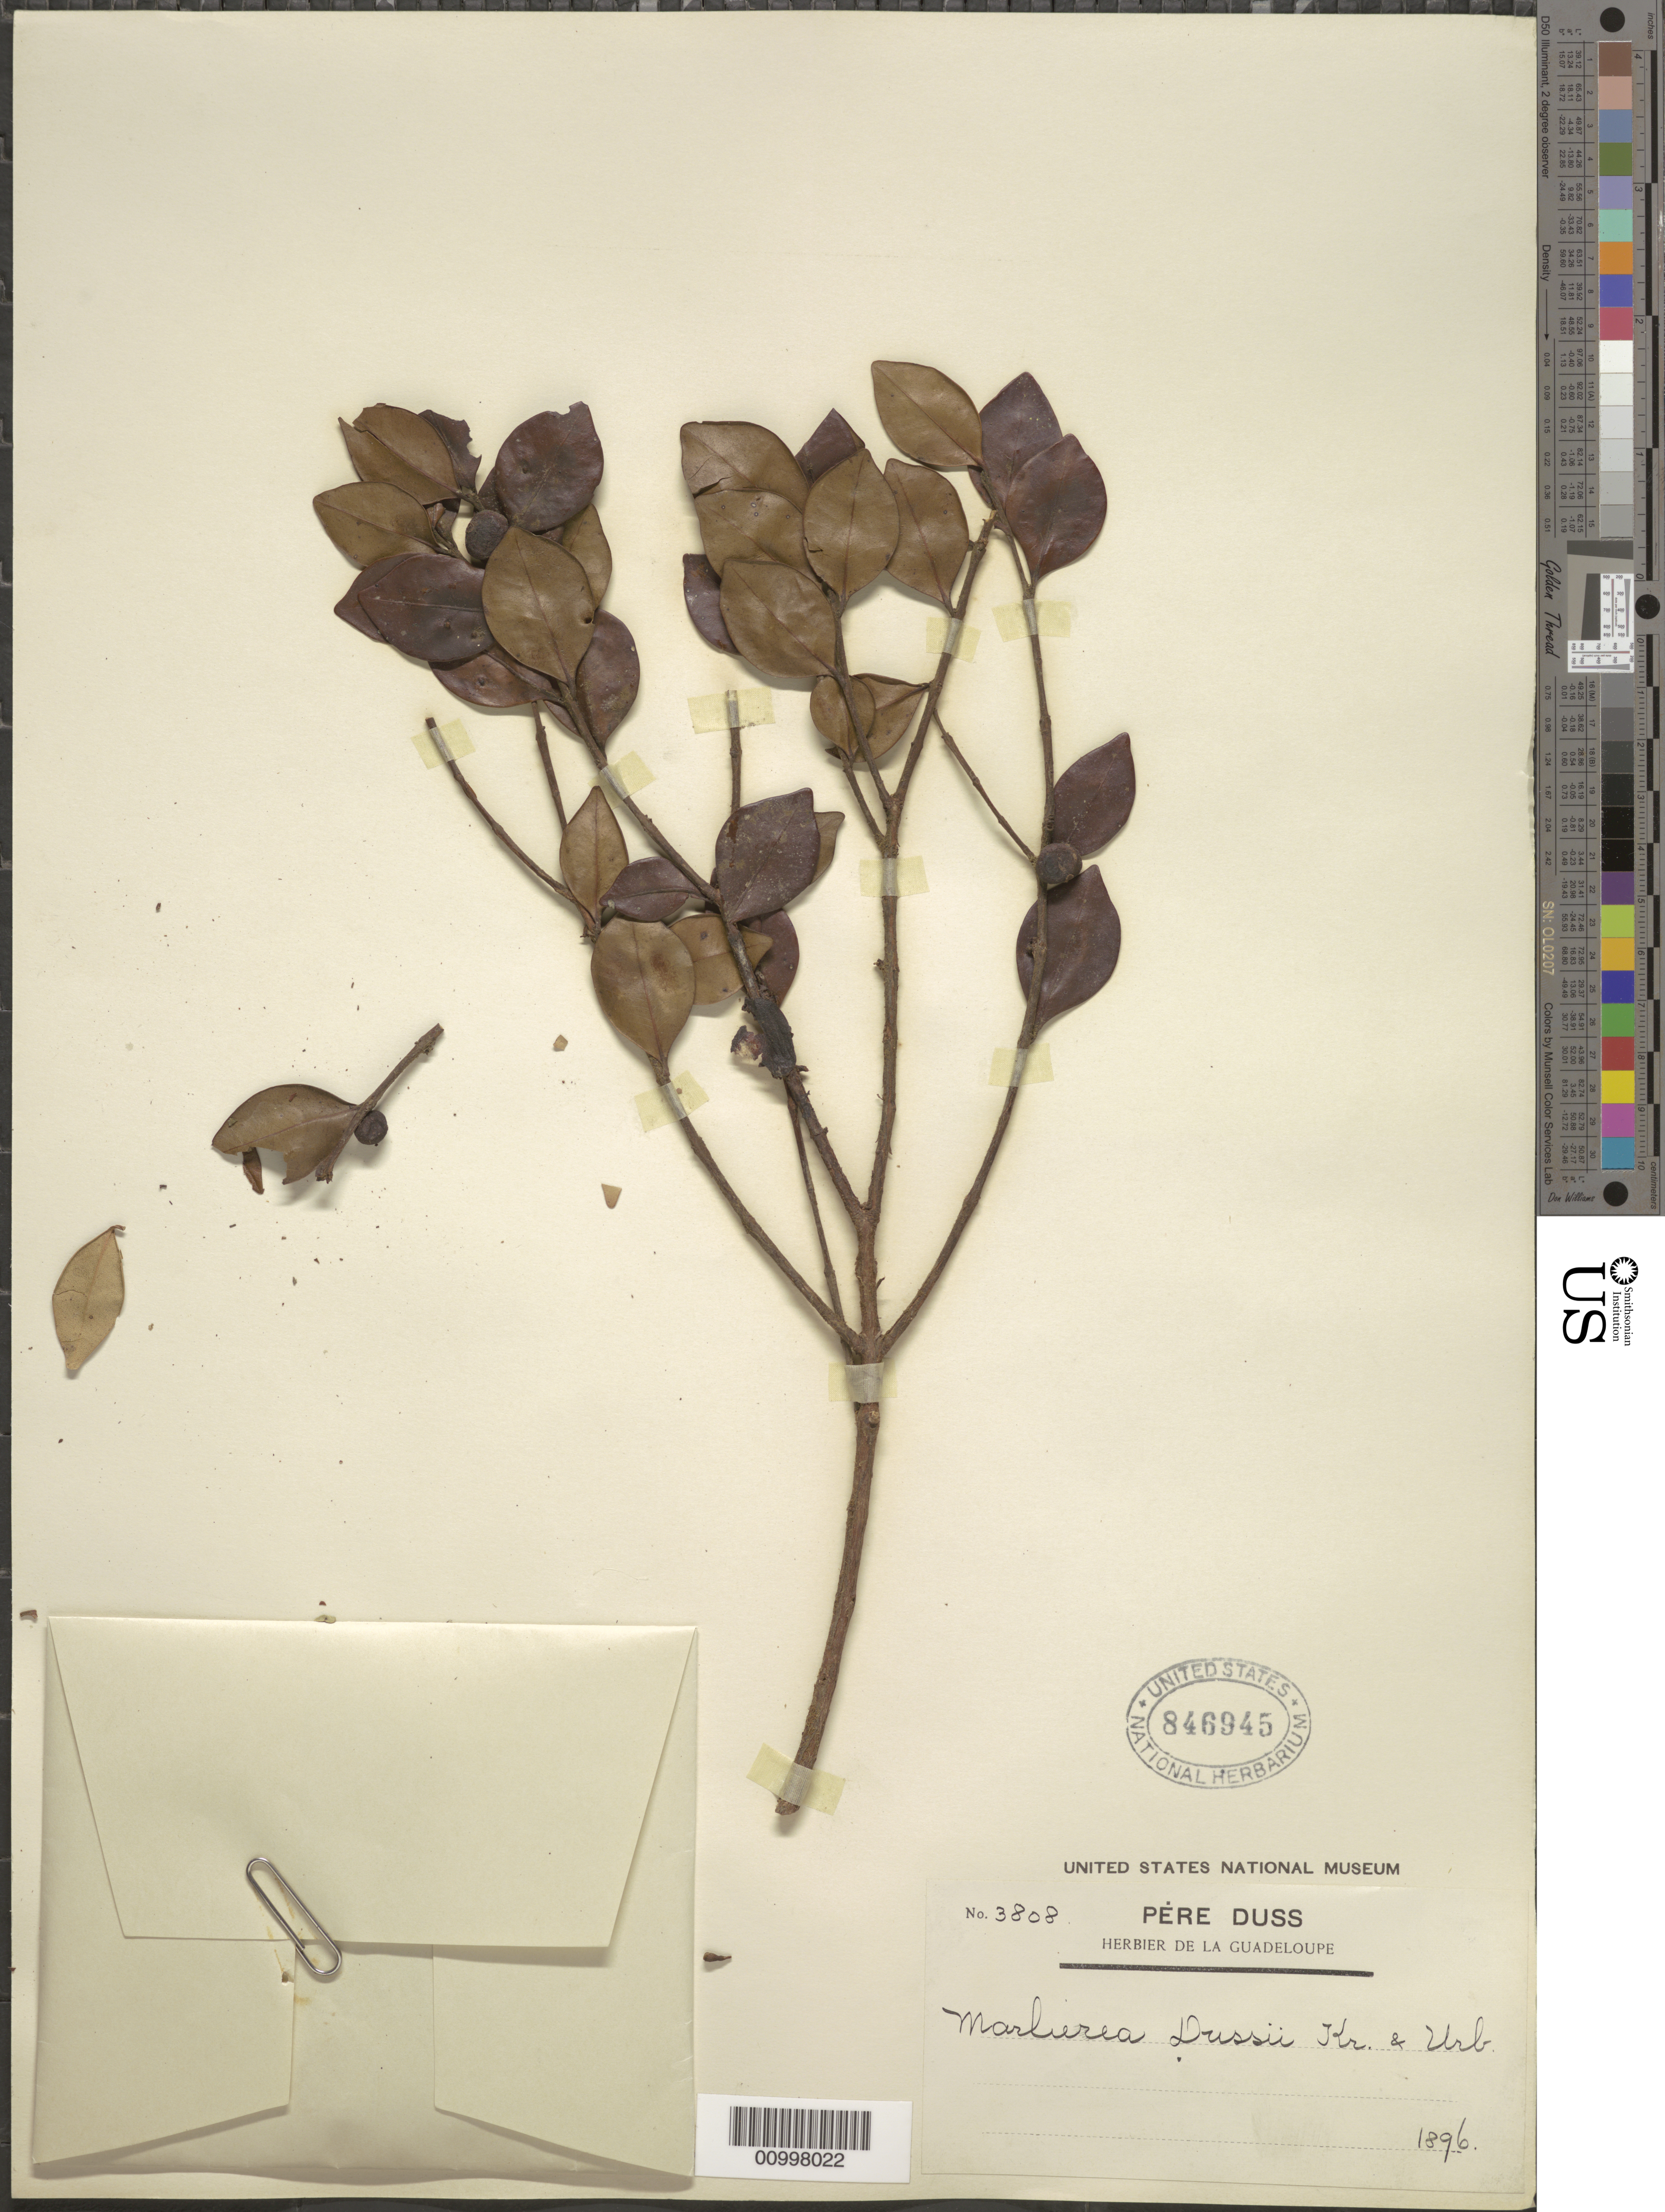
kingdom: Plantae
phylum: Tracheophyta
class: Magnoliopsida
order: Myrtales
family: Myrtaceae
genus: Siphoneugena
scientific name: Siphoneugena dussii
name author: (Krug & Urb.) Proença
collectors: Père Duss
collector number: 3808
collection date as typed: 1896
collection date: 1896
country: Guadeloupe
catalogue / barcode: US 846945